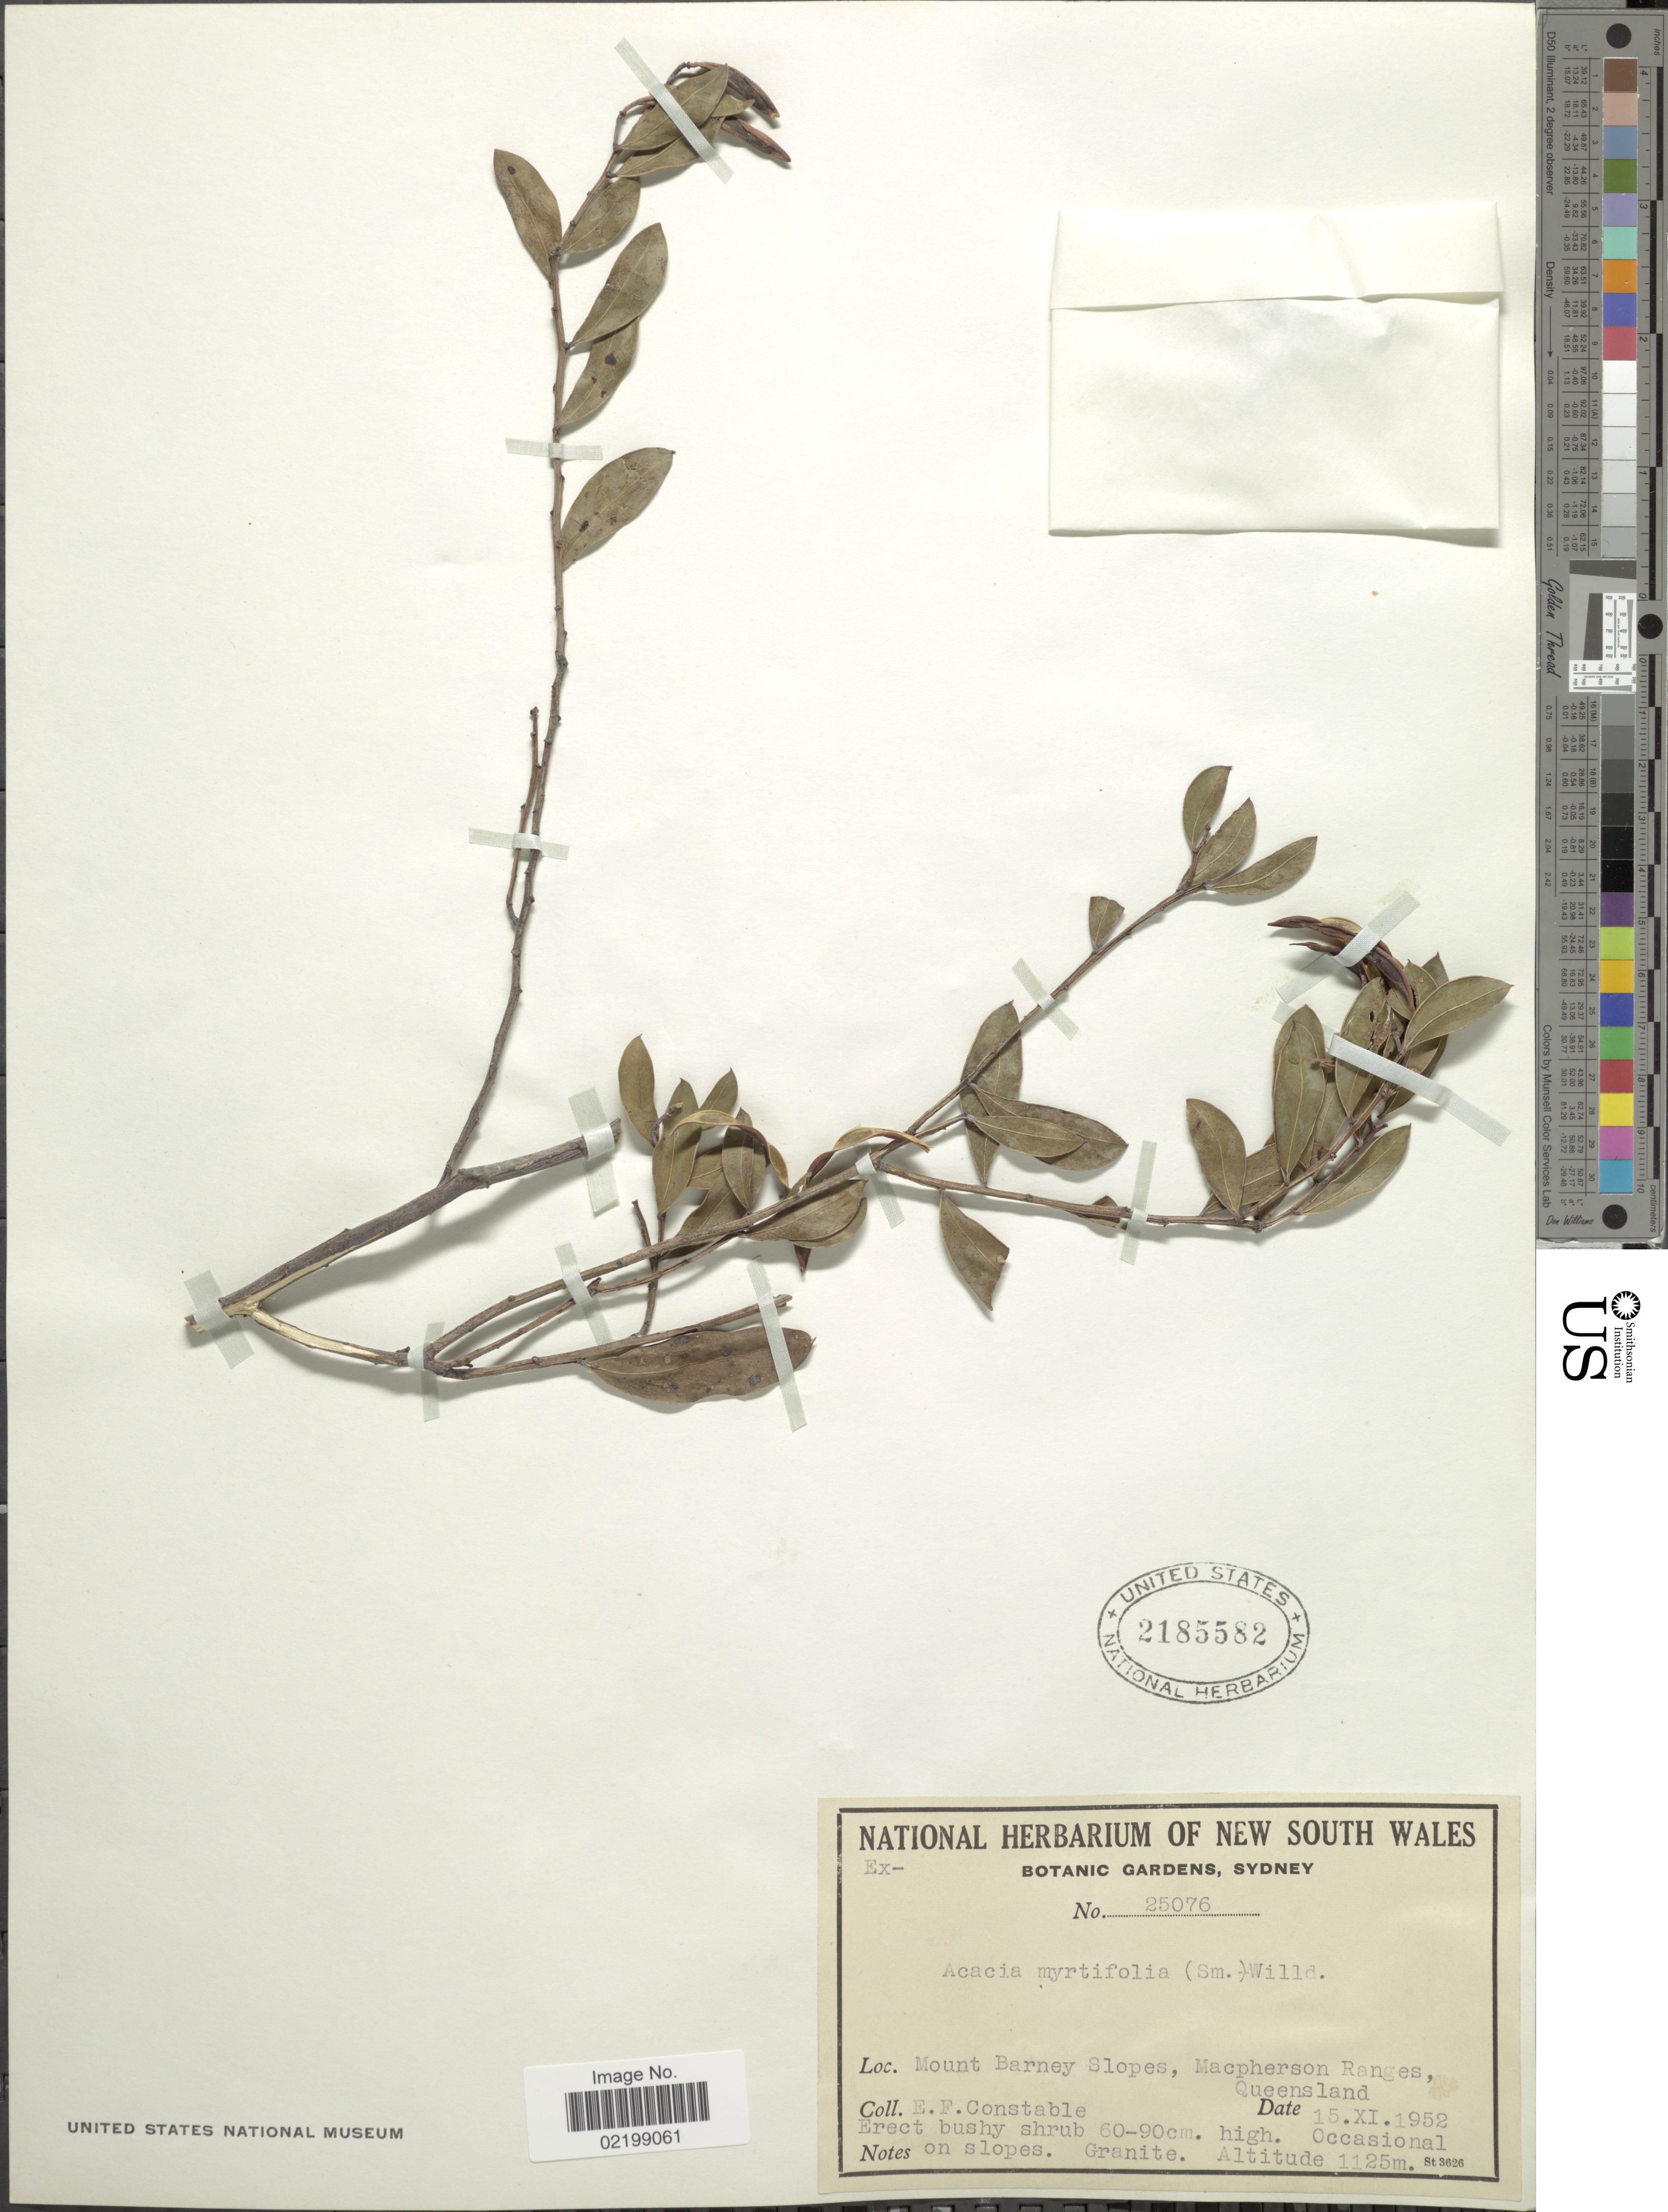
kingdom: Plantae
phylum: Tracheophyta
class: Magnoliopsida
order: Fabales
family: Fabaceae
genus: Acacia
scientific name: Acacia myrtifolia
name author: (Sm.) Willd.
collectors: E. F. Constable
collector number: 25076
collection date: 1952-11-15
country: Australia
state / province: Queensland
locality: Mount Barney Slopes, Macpherson ranges, on slopes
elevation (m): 1125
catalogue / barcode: US 2185582